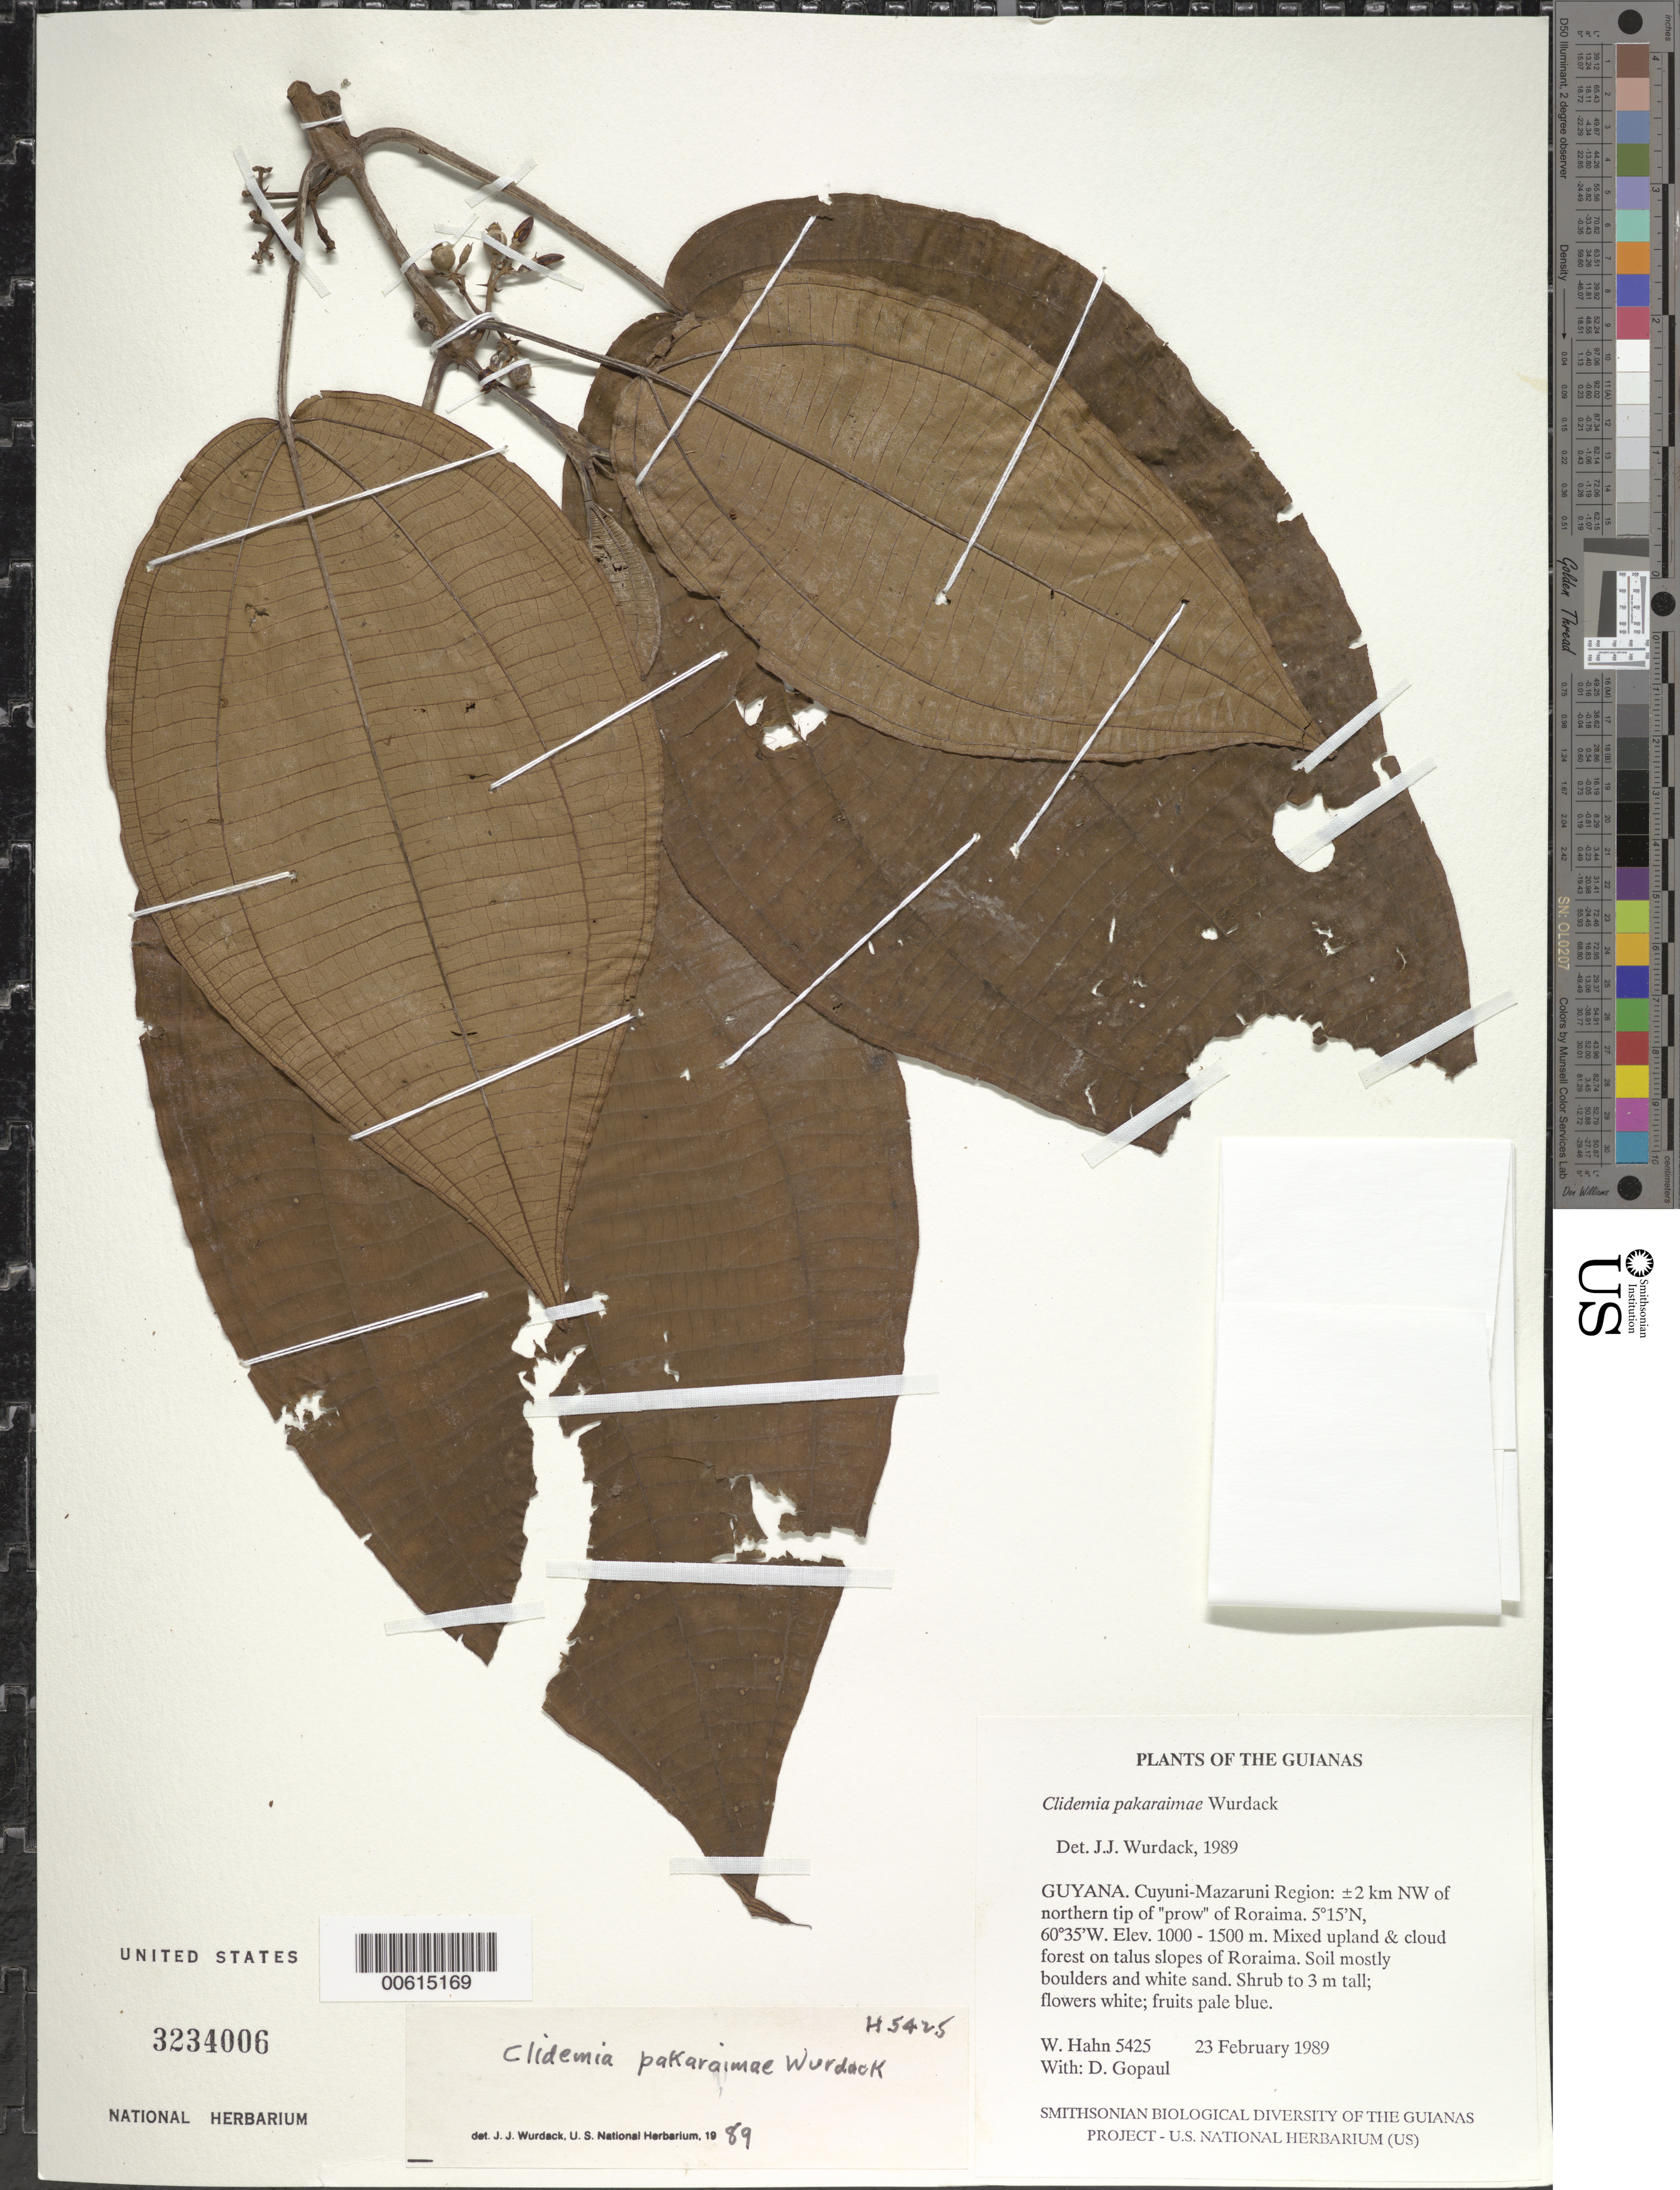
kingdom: Plantae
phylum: Tracheophyta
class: Magnoliopsida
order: Myrtales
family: Melastomataceae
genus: Clidemia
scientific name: Clidemia pakaraimae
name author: Wurdack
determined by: Wurdack, John J., (US), US (UNITED STATES)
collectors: W. Hahn & D. Gopaul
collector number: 5425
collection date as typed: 23 February 1989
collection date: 1989-02-23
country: Guyana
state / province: Cuyuni-Mazaruni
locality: ±2 km NW of northern tip of "prow" of Roraima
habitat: Mixed upland & cloud forest on talus slopes of Roraima. Soil mostly boulders and white sand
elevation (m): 1000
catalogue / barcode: US 3234006